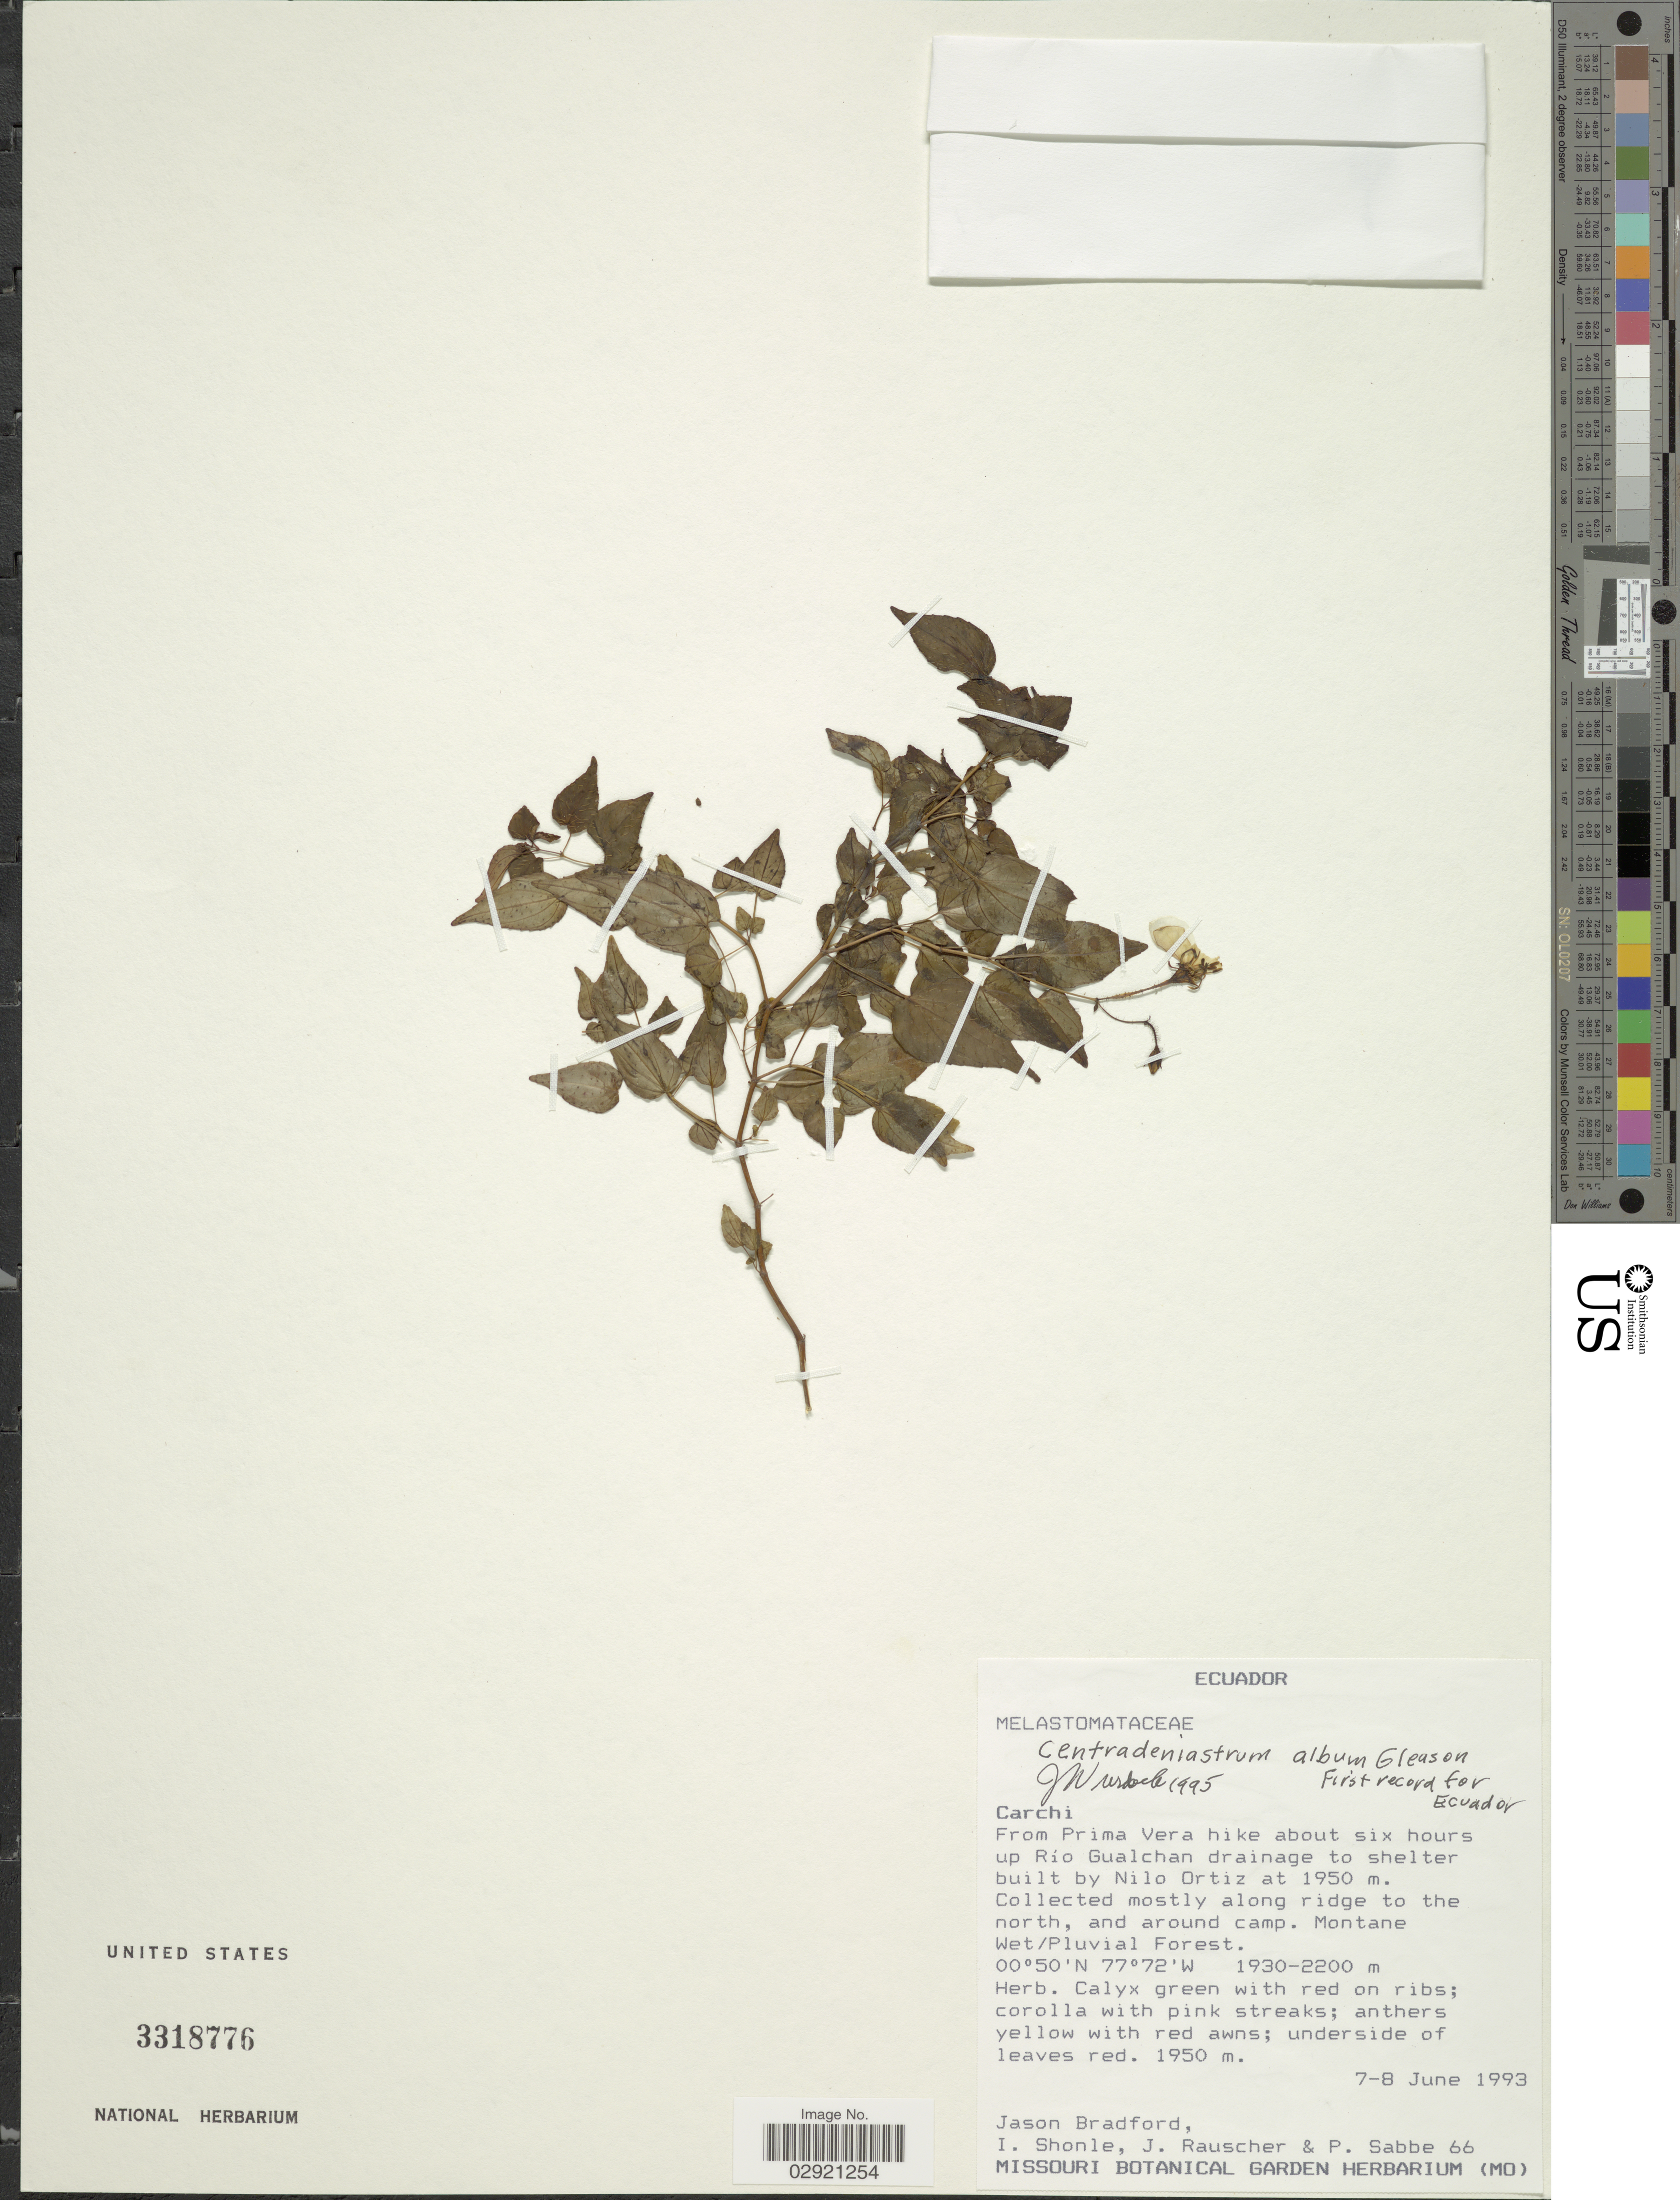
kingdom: Plantae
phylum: Tracheophyta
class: Magnoliopsida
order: Myrtales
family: Melastomataceae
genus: Centradeniastrum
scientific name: Centradeniastrum album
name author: Gleason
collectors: J. C. Bradford, I. Shonle, J. Rauscher & P. Sabbe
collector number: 66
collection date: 1993-06-07/1993-06-08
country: Ecuador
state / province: Carchi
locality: From Prima Vera hike about six hours up Río Gualchan drainage to shelter built by Nilo Ortiz.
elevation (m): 1950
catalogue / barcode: US 3318776